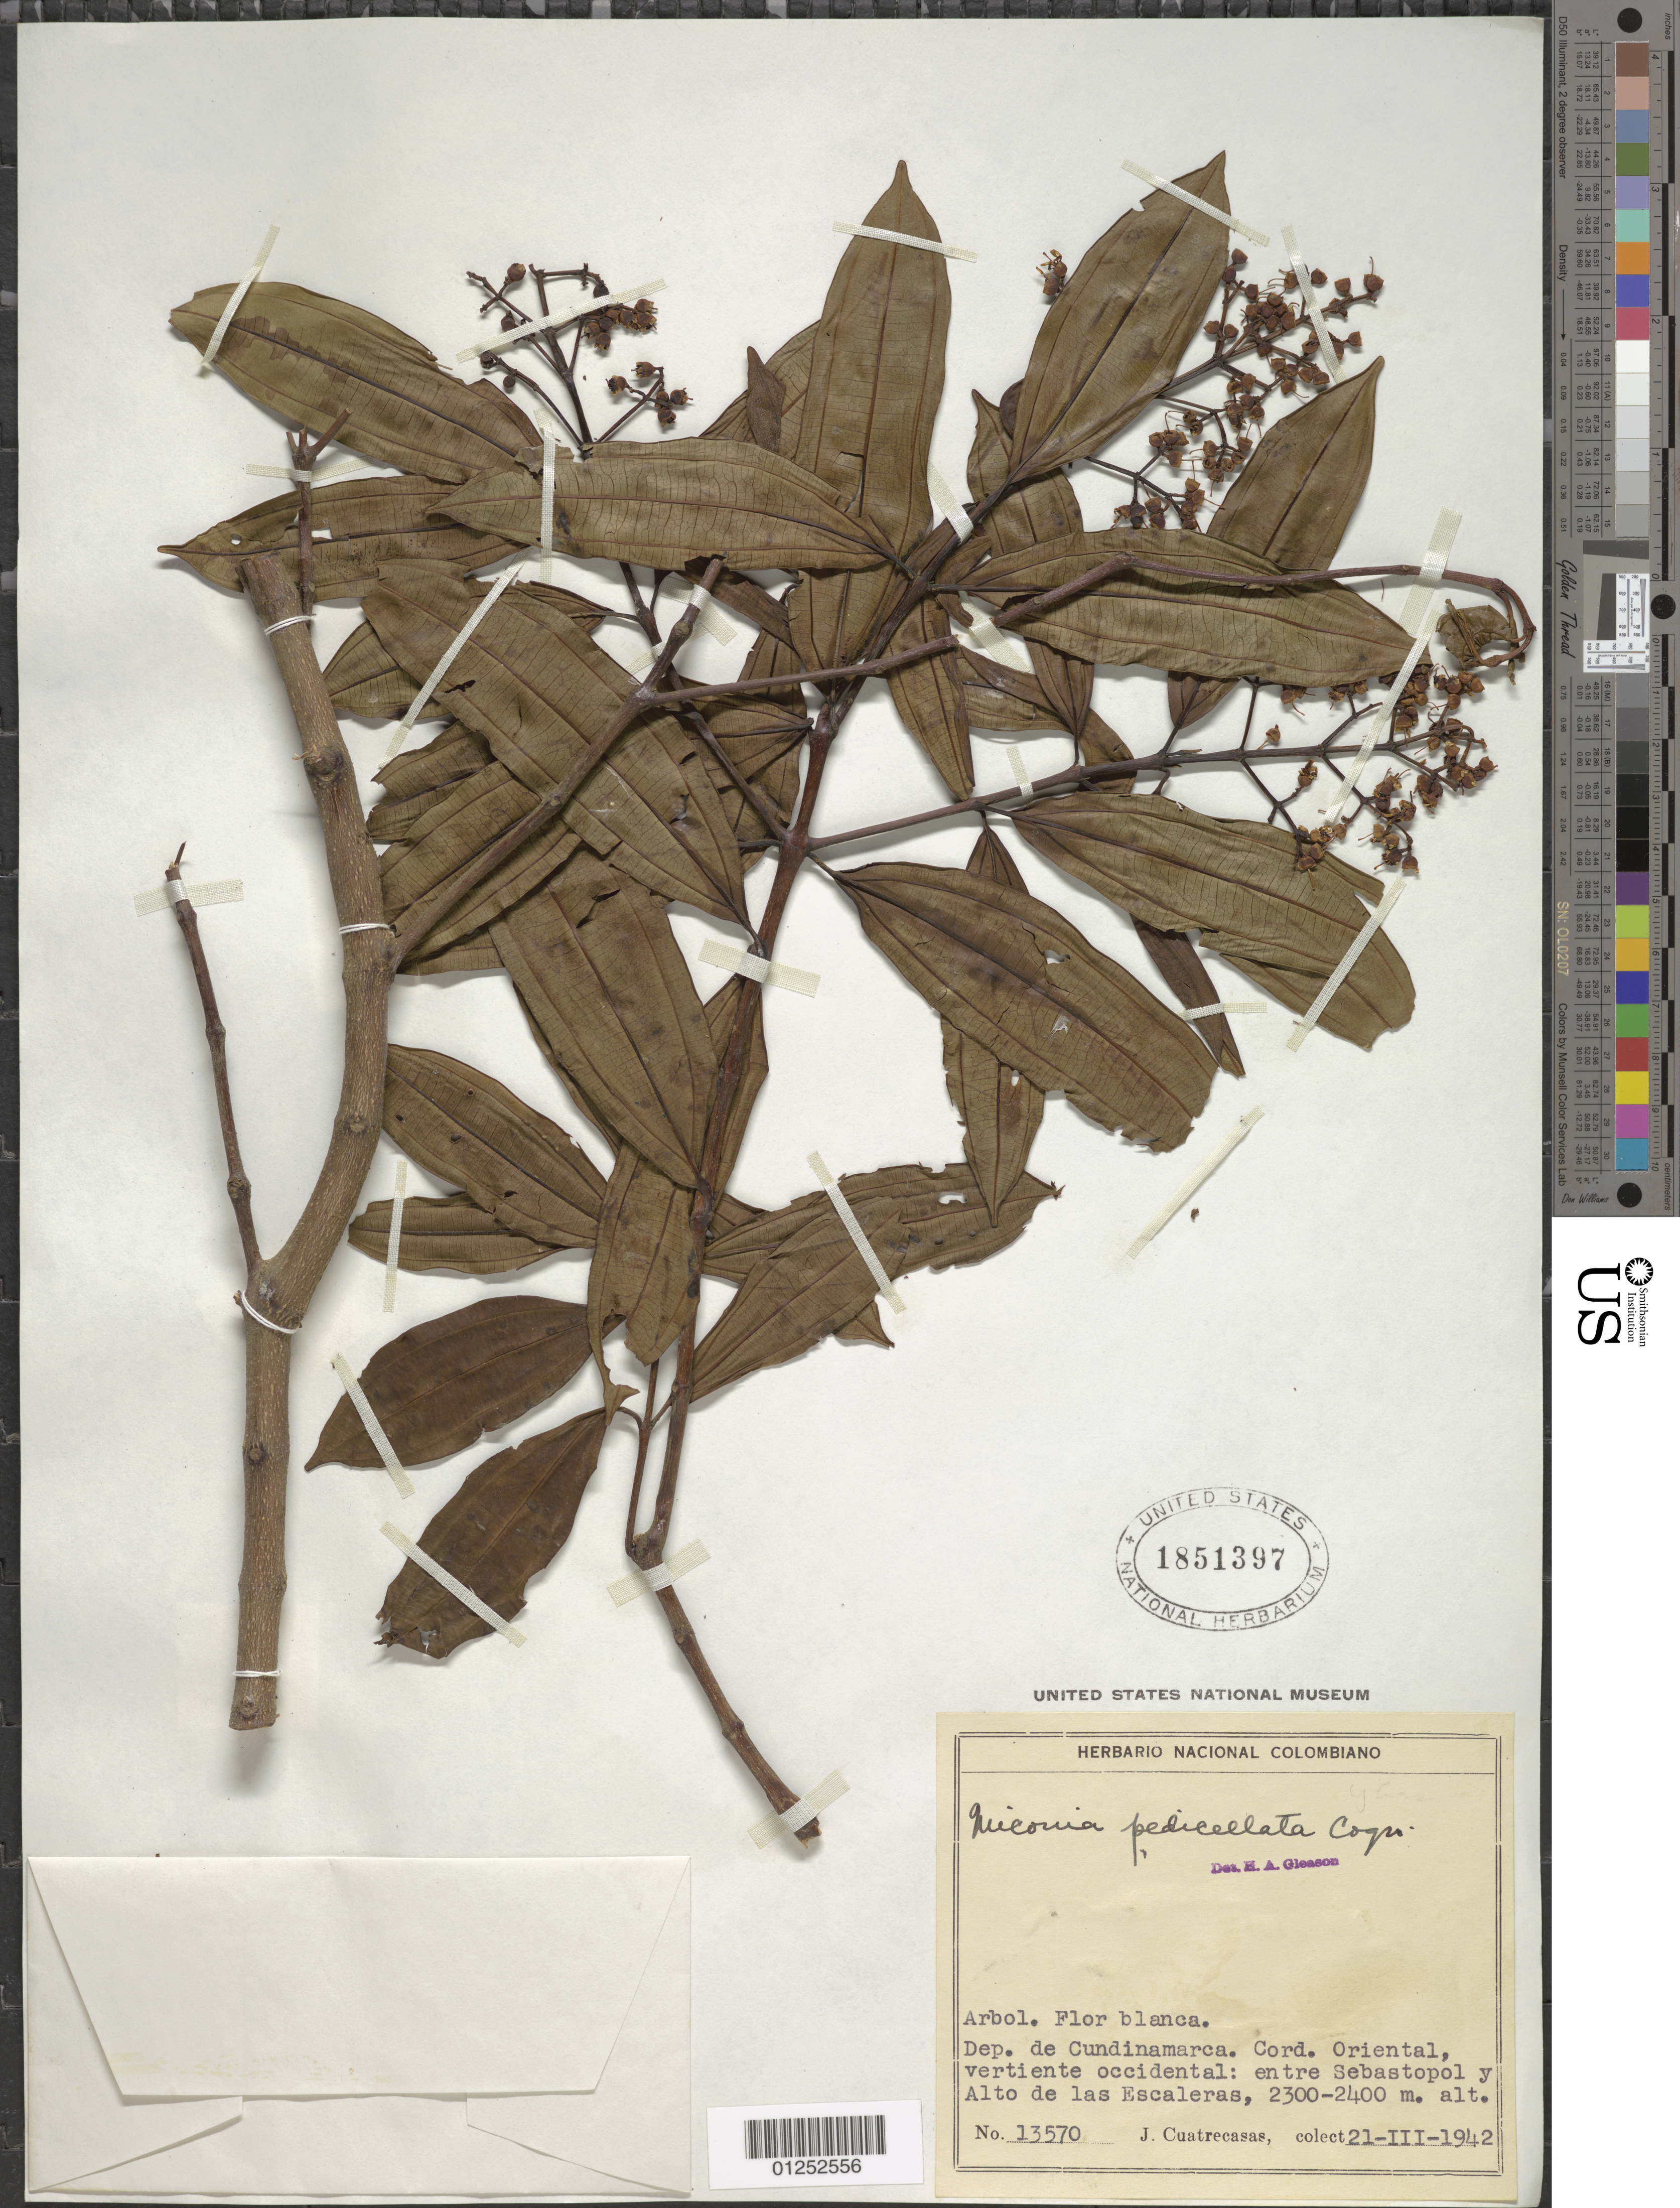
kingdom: Plantae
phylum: Tracheophyta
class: Magnoliopsida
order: Myrtales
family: Melastomataceae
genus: Miconia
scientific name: Miconia pedicellata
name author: Cogn.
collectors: J. Cuatrecasas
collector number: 13570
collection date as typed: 21 Mar 1942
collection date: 1942-03-21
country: Colombia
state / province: Cundinamarca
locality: Cordillera Oriental, Vertiente Occidental, entre Sebastopol y el Alto de Las Escaleras. [Cordillera Oriental, western slope, between Sebastopol and the Alto de Las Escaleras.]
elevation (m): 2300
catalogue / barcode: US 1851397